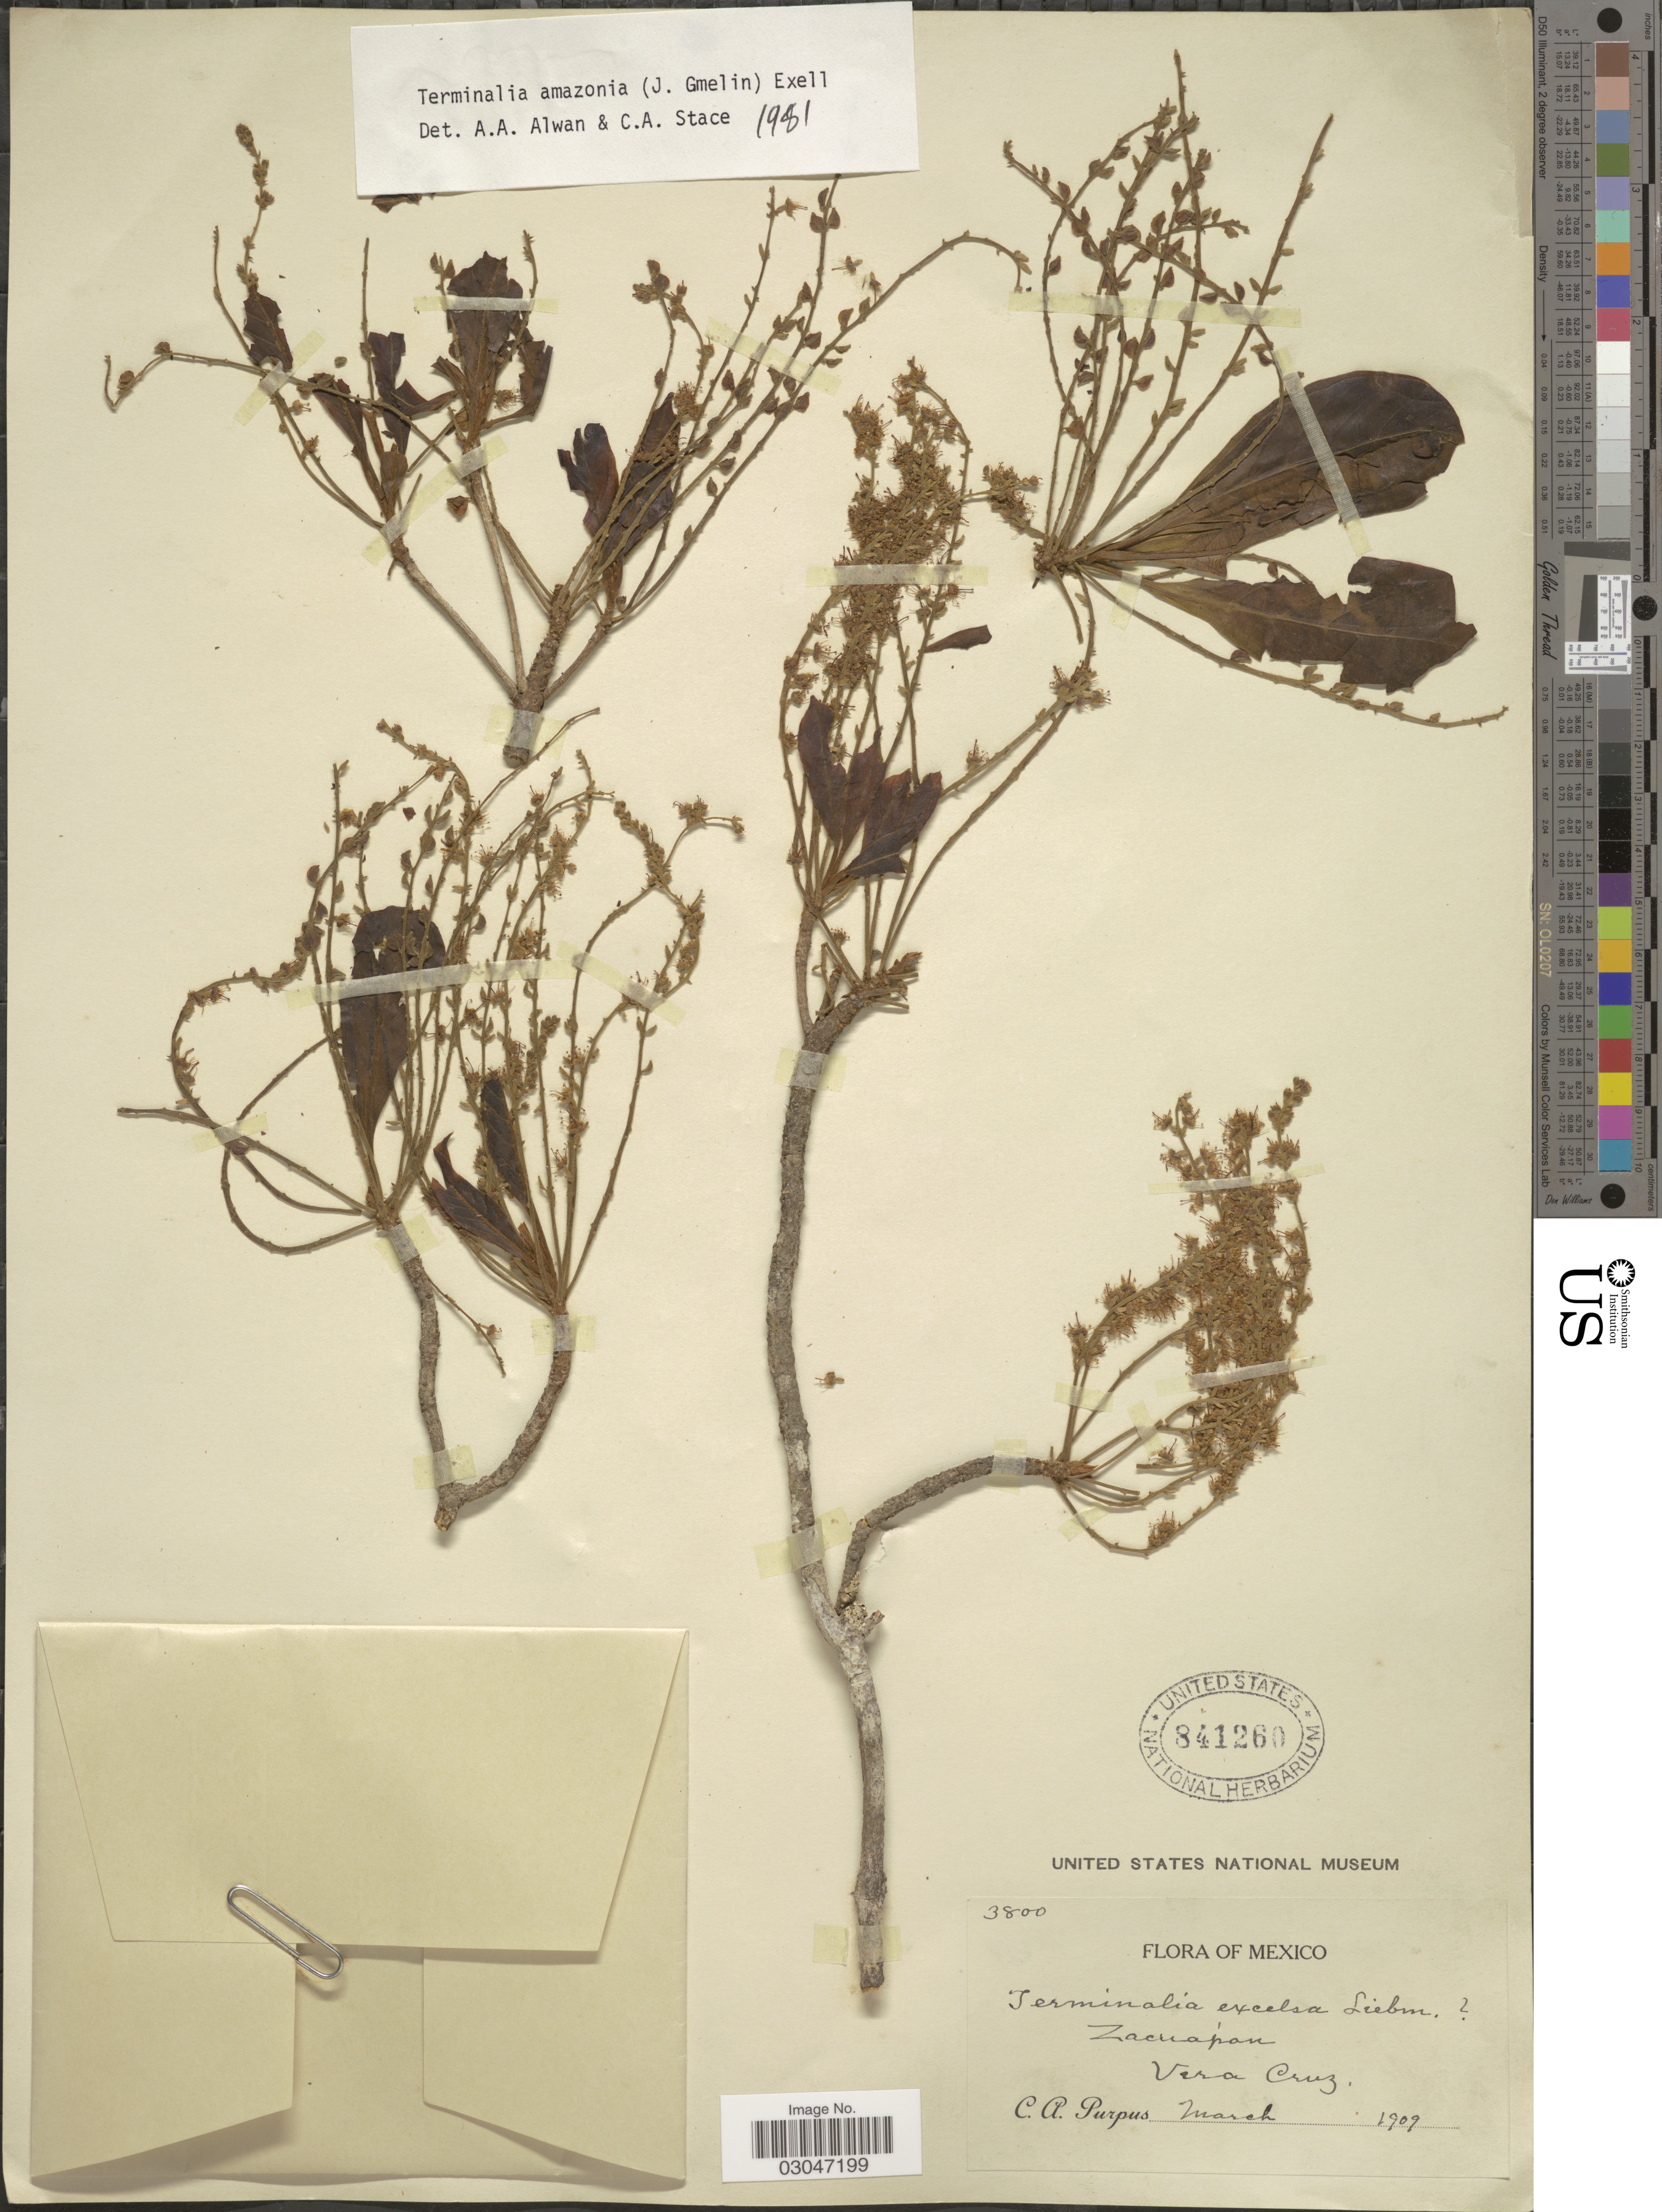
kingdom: Plantae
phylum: Tracheophyta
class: Magnoliopsida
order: Myrtales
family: Combretaceae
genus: Terminalia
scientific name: Terminalia amazonia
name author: (J.F. Gmel.) Exell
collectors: C. A. Purpus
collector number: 3800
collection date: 1909-03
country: Mexico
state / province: Veracruz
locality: Zacuapán, Vera Cruz.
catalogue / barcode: US 841260